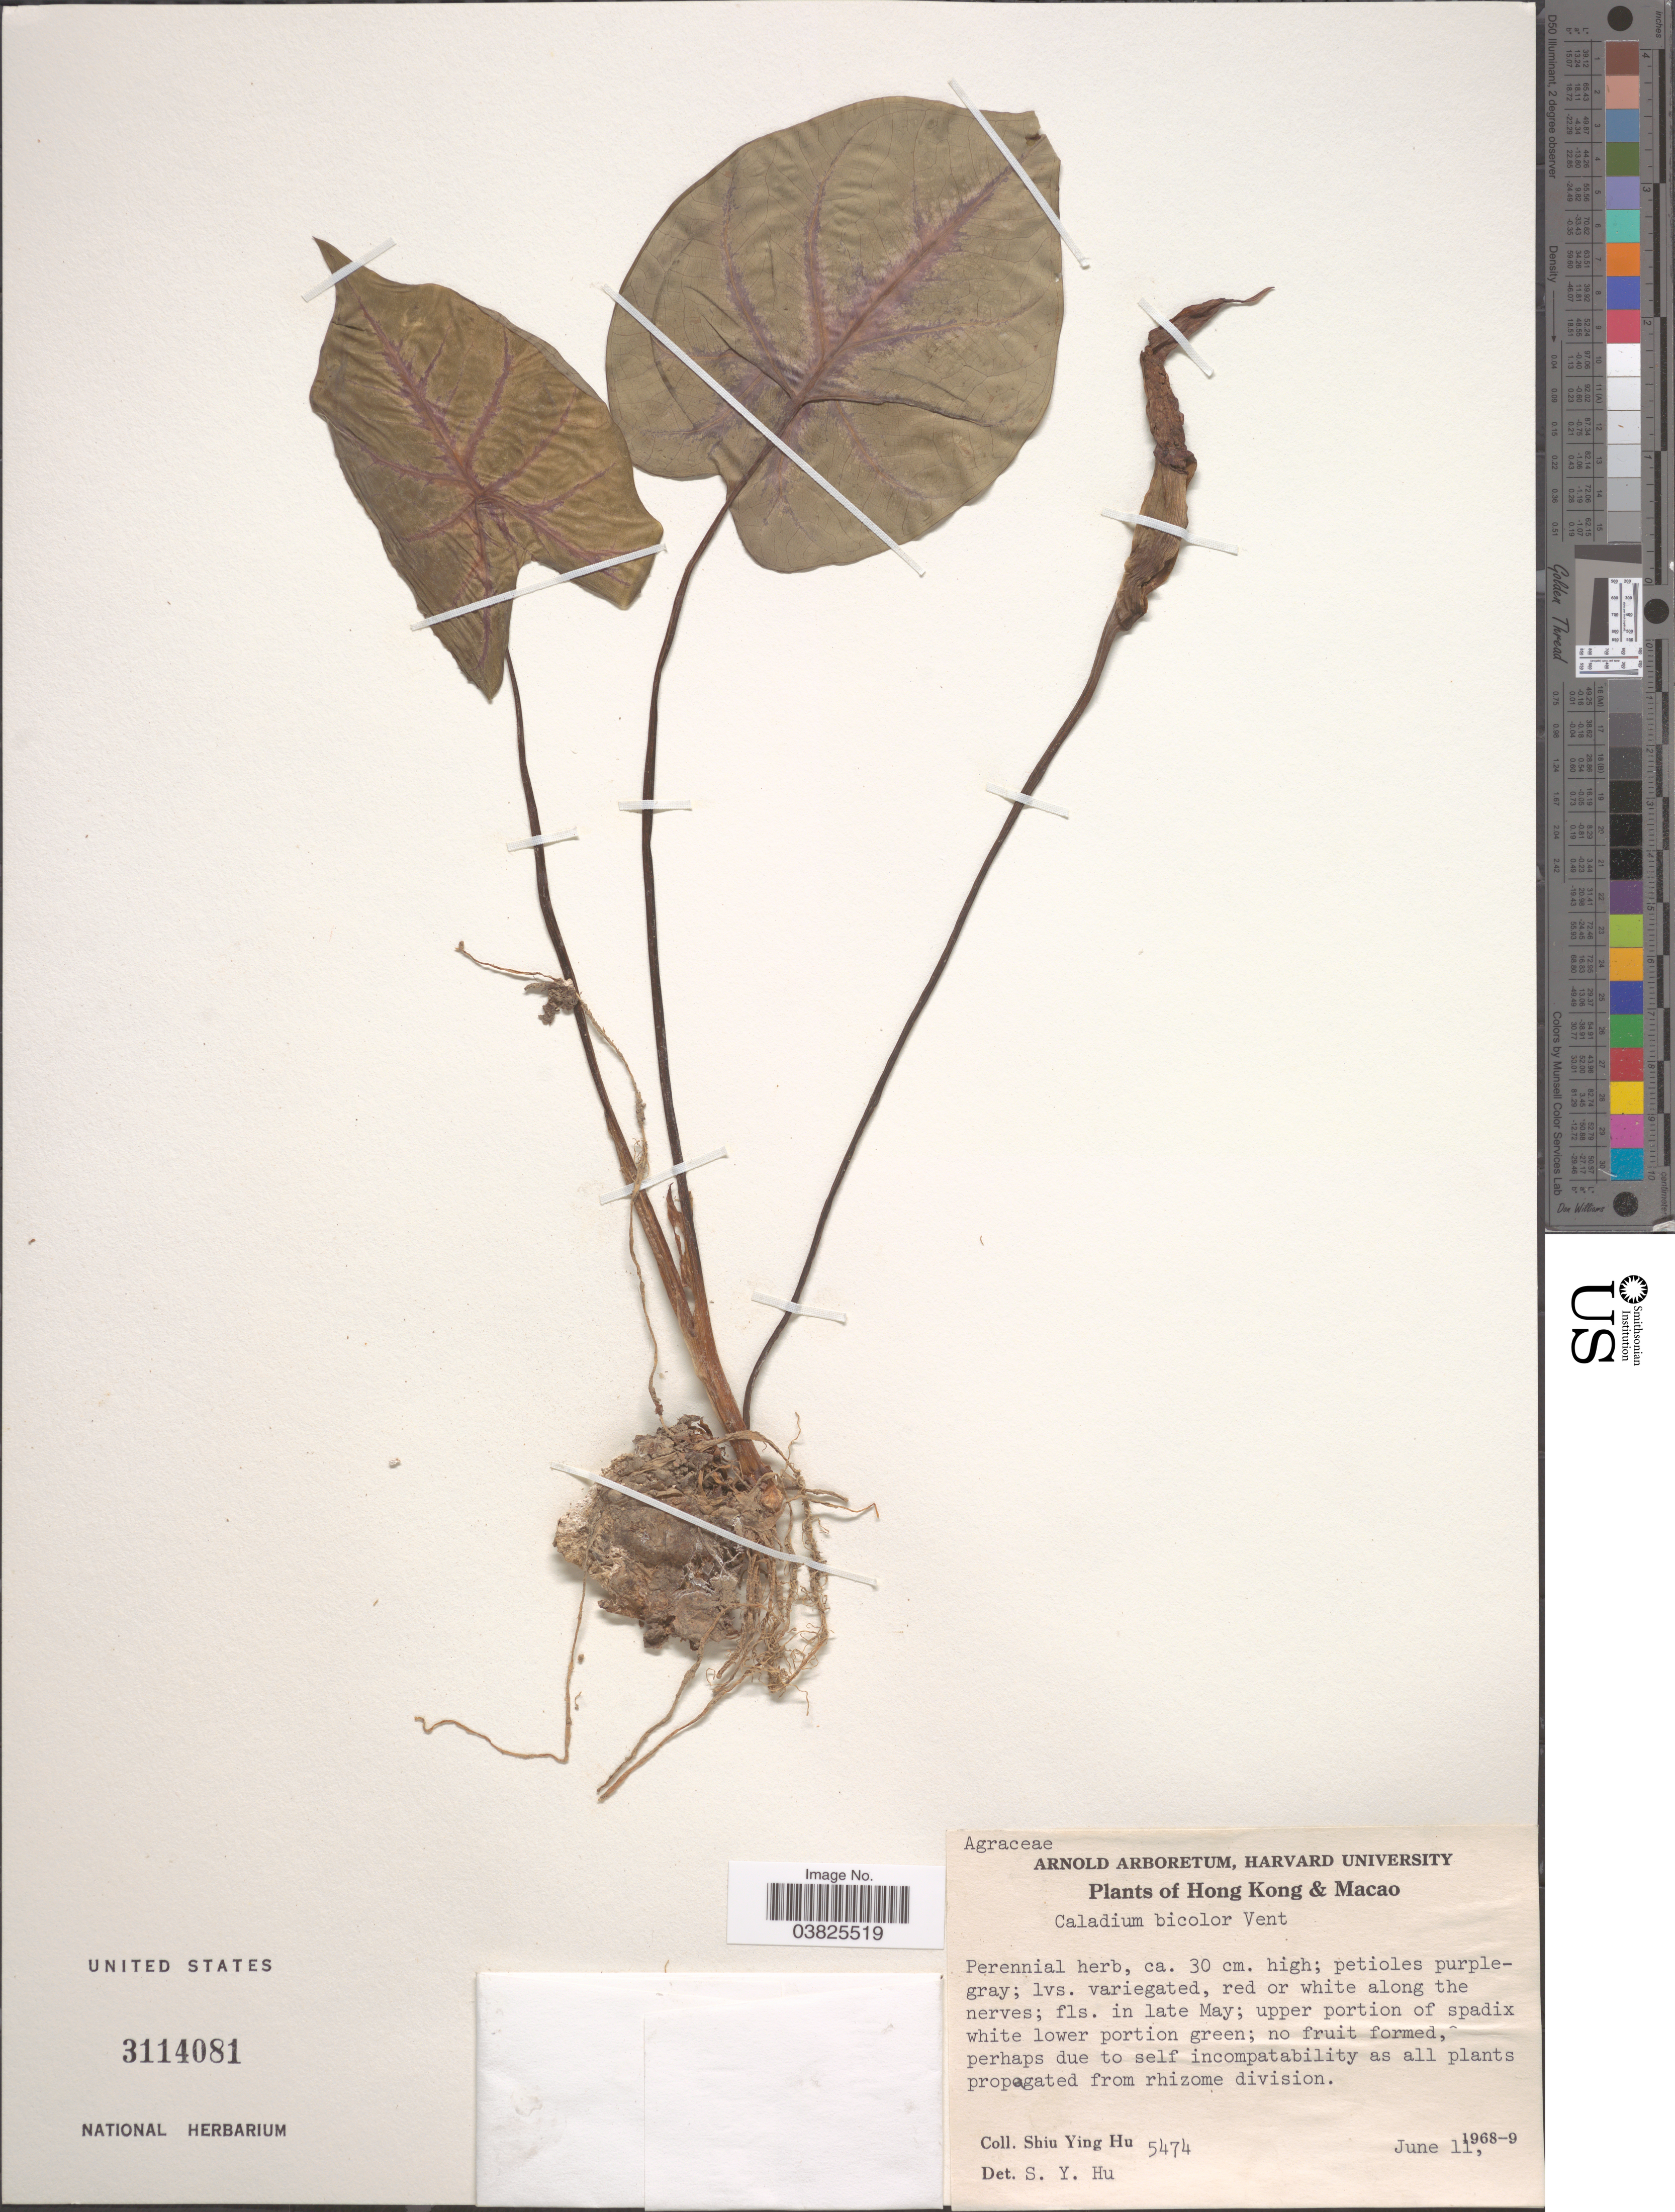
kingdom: Plantae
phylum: Tracheophyta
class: Liliopsida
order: Alismatales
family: Araceae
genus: Caladium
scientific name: Caladium bicolor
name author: (Aiton) Vent.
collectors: S. Y. Hu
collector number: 5474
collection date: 1968-06-11/1969-06-11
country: China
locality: Hong Kong & Macao.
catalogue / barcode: US 3114081